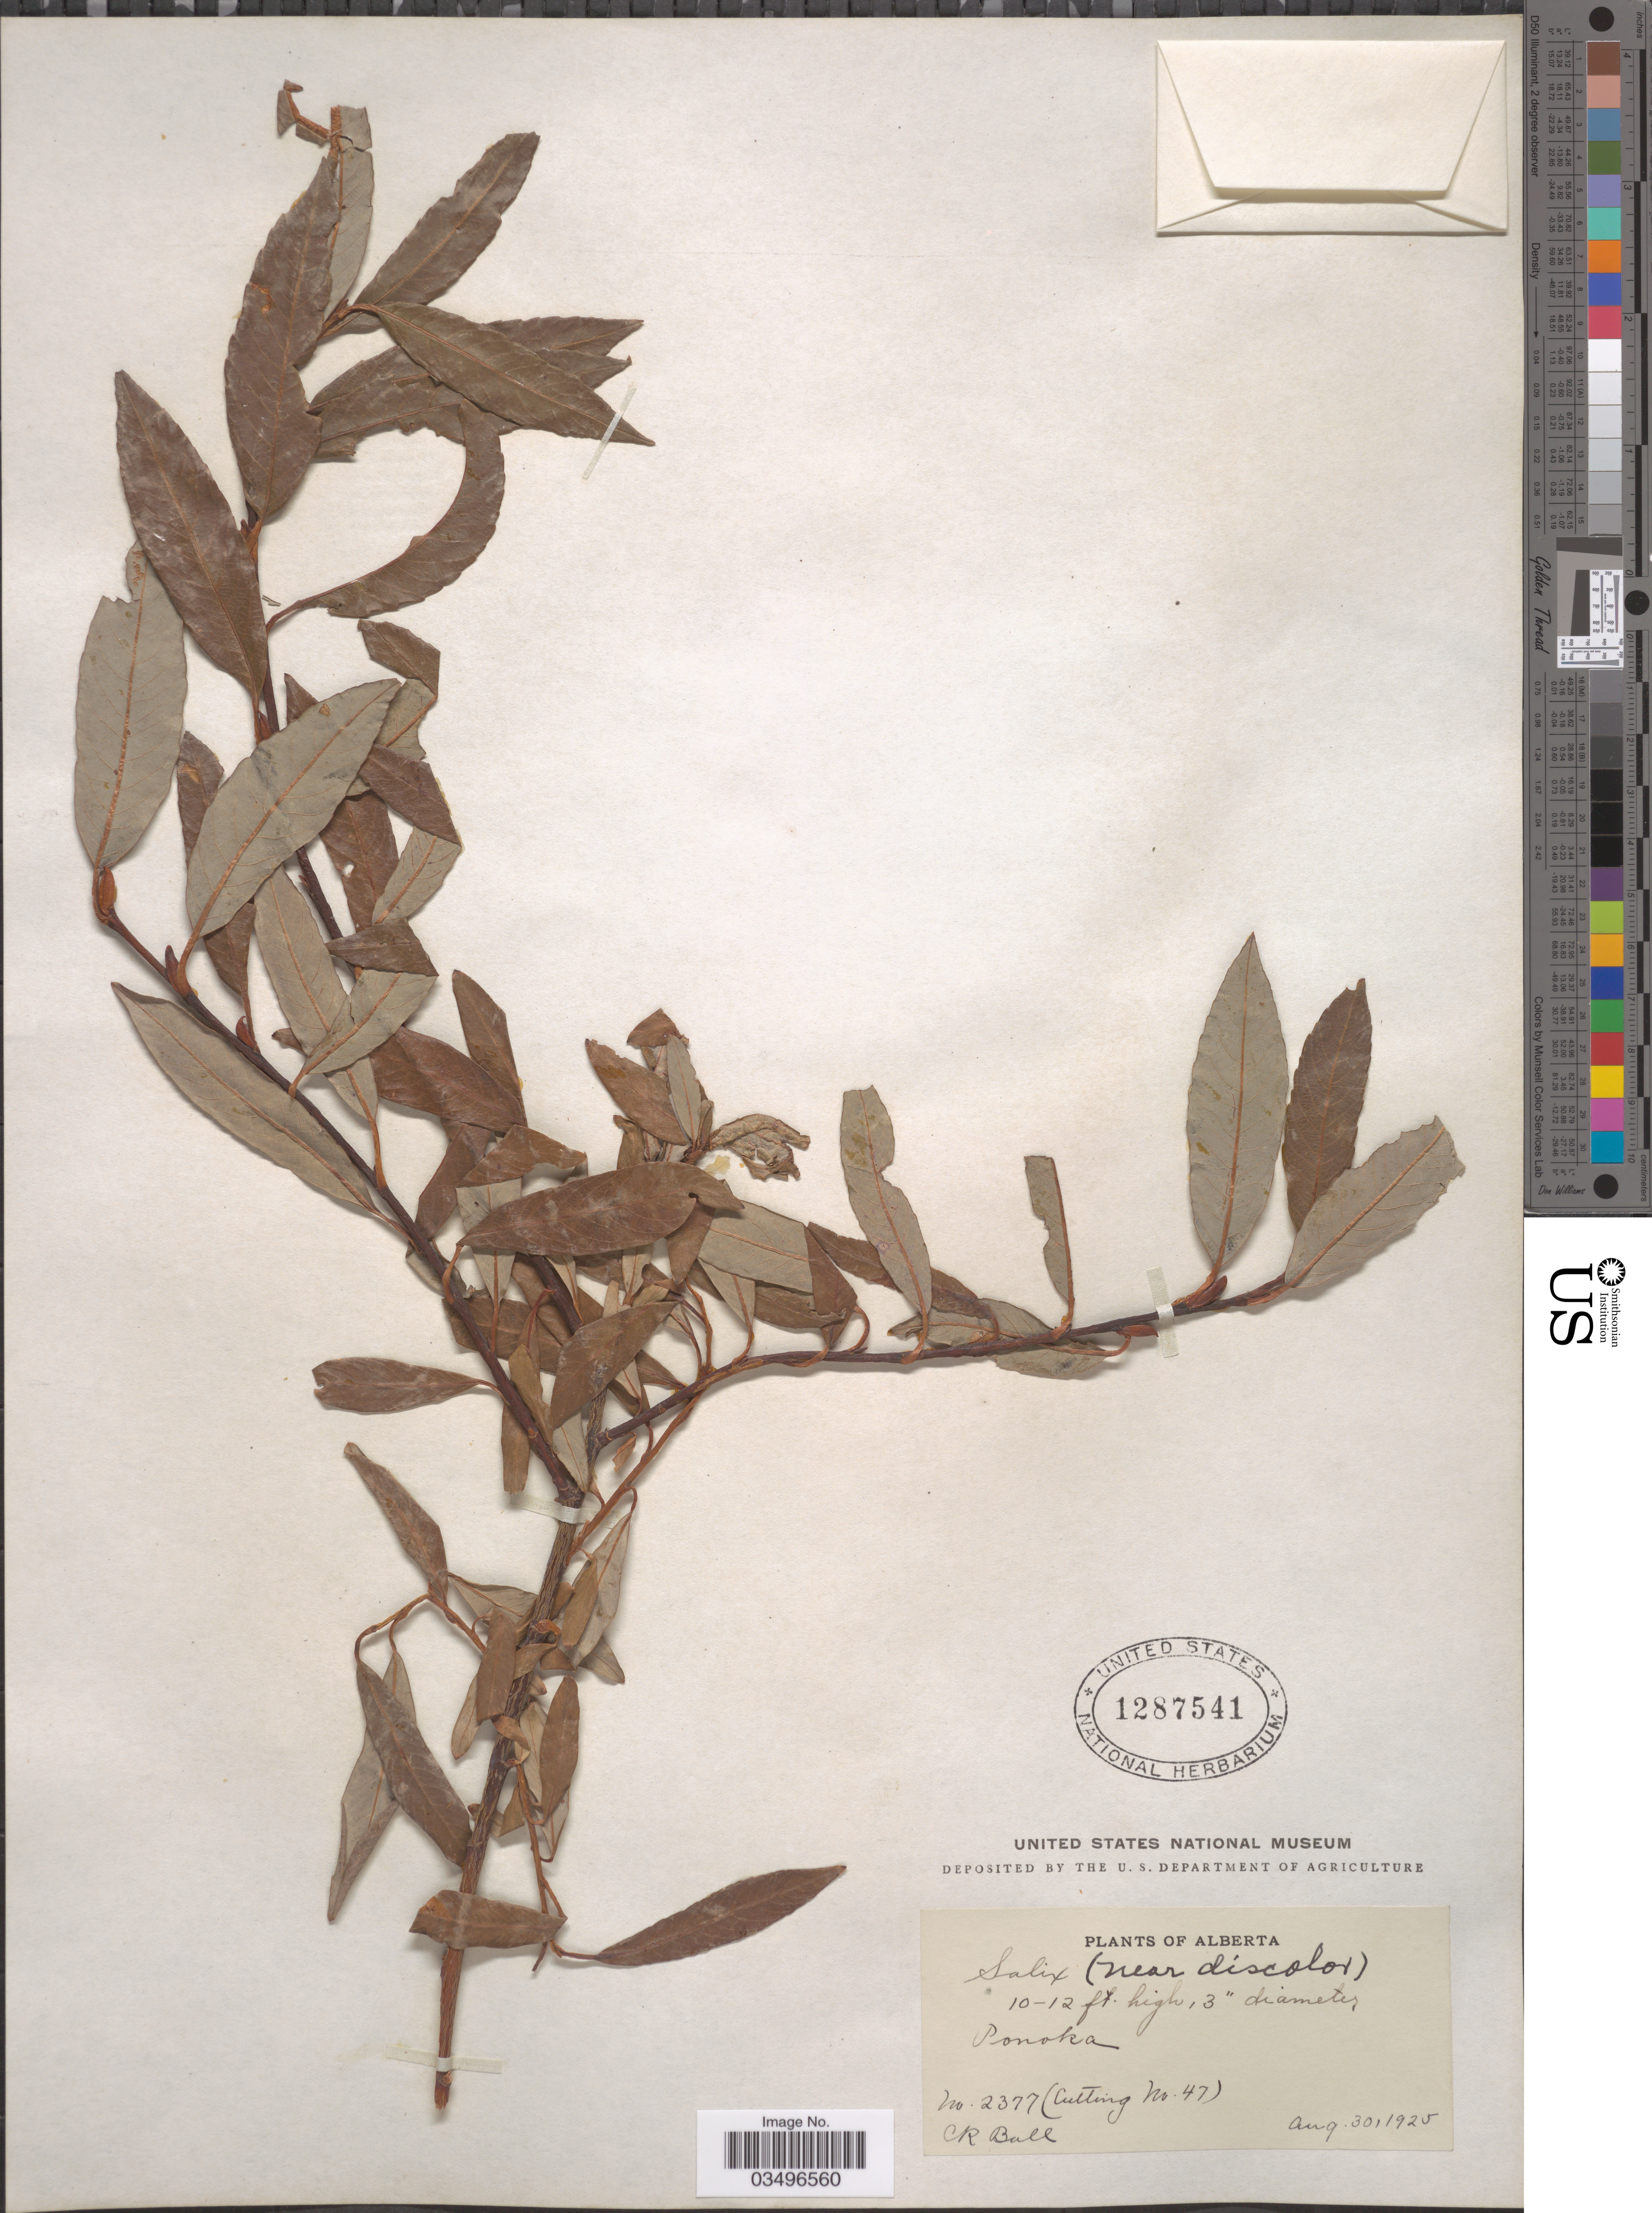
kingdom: Plantae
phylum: Tracheophyta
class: Magnoliopsida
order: Malpighiales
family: Salicaceae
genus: Salix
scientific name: Salix discolor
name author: Muhl.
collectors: C. R. Ball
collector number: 2377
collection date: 1925-08-30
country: Canada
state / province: Alberta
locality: Ponoka.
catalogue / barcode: US 1287541